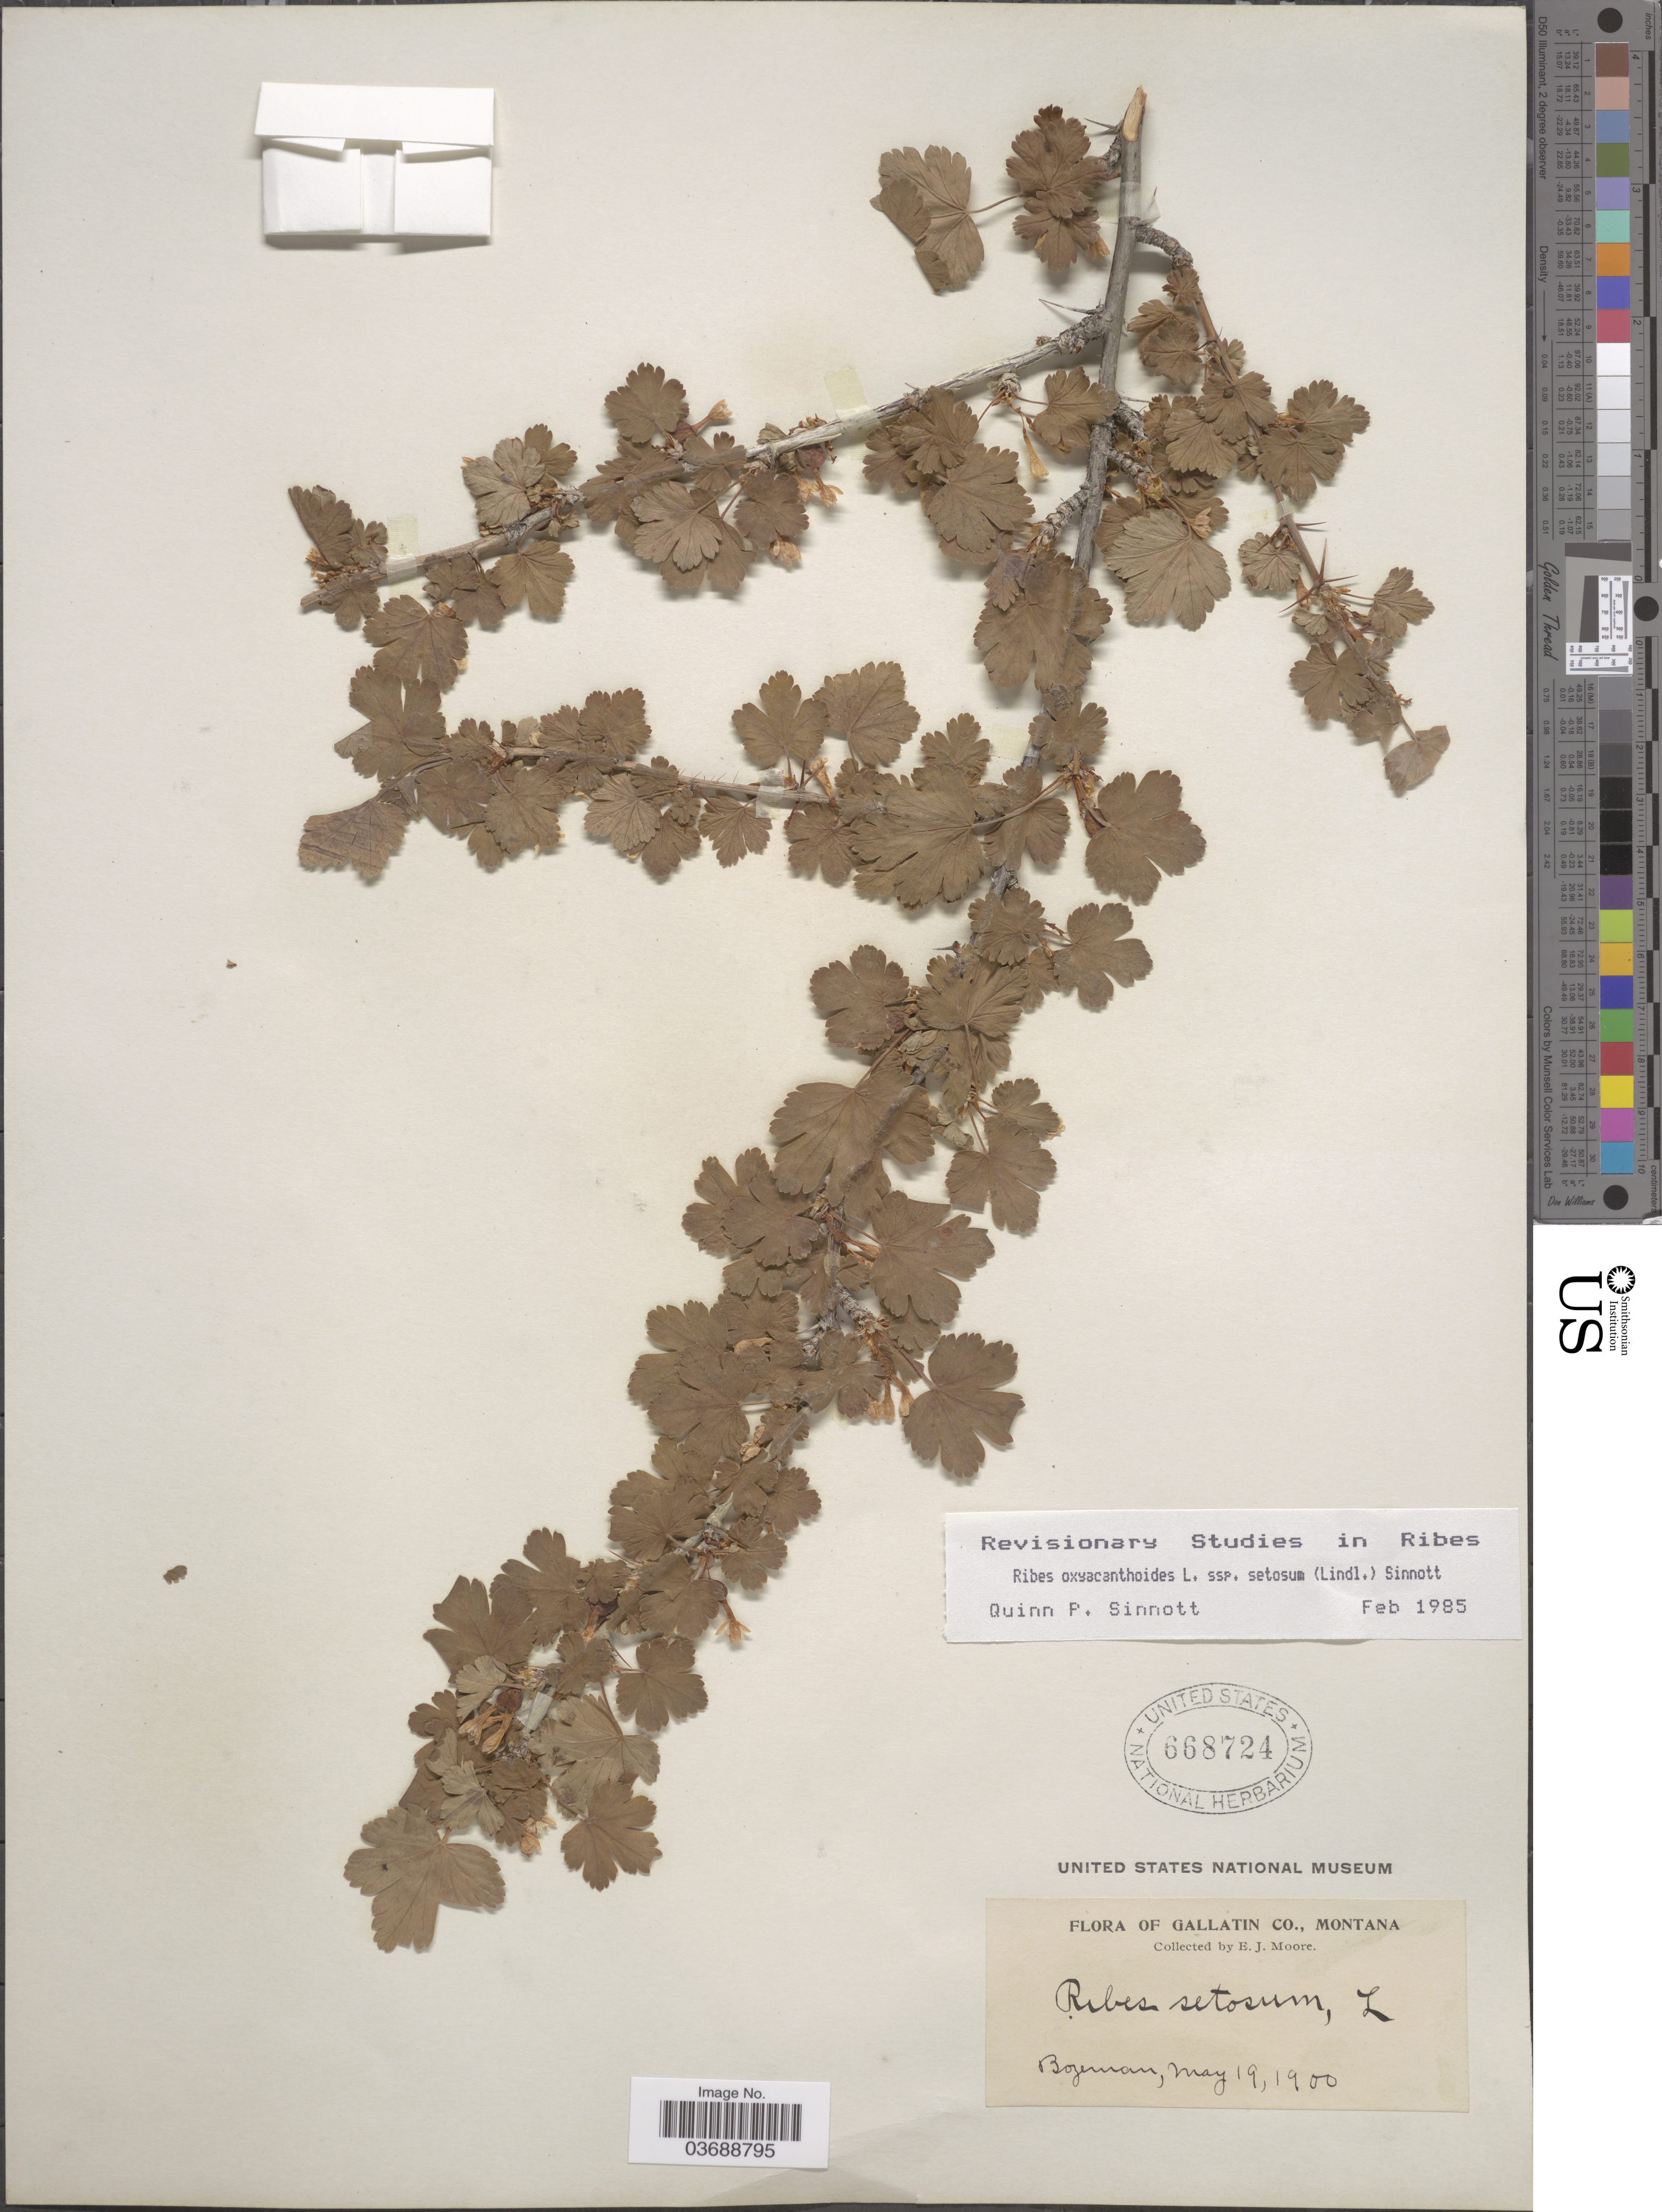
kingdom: Plantae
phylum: Tracheophyta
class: Magnoliopsida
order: Saxifragales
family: Grossulariaceae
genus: Ribes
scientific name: Ribes oxyacanthoides subsp. setosum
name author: (Lindl.) Q.P. Sinnott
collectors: E. Moore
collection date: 1900-05-19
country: United States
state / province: Montana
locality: Gallatin Co. Bozeman.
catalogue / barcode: US 668724